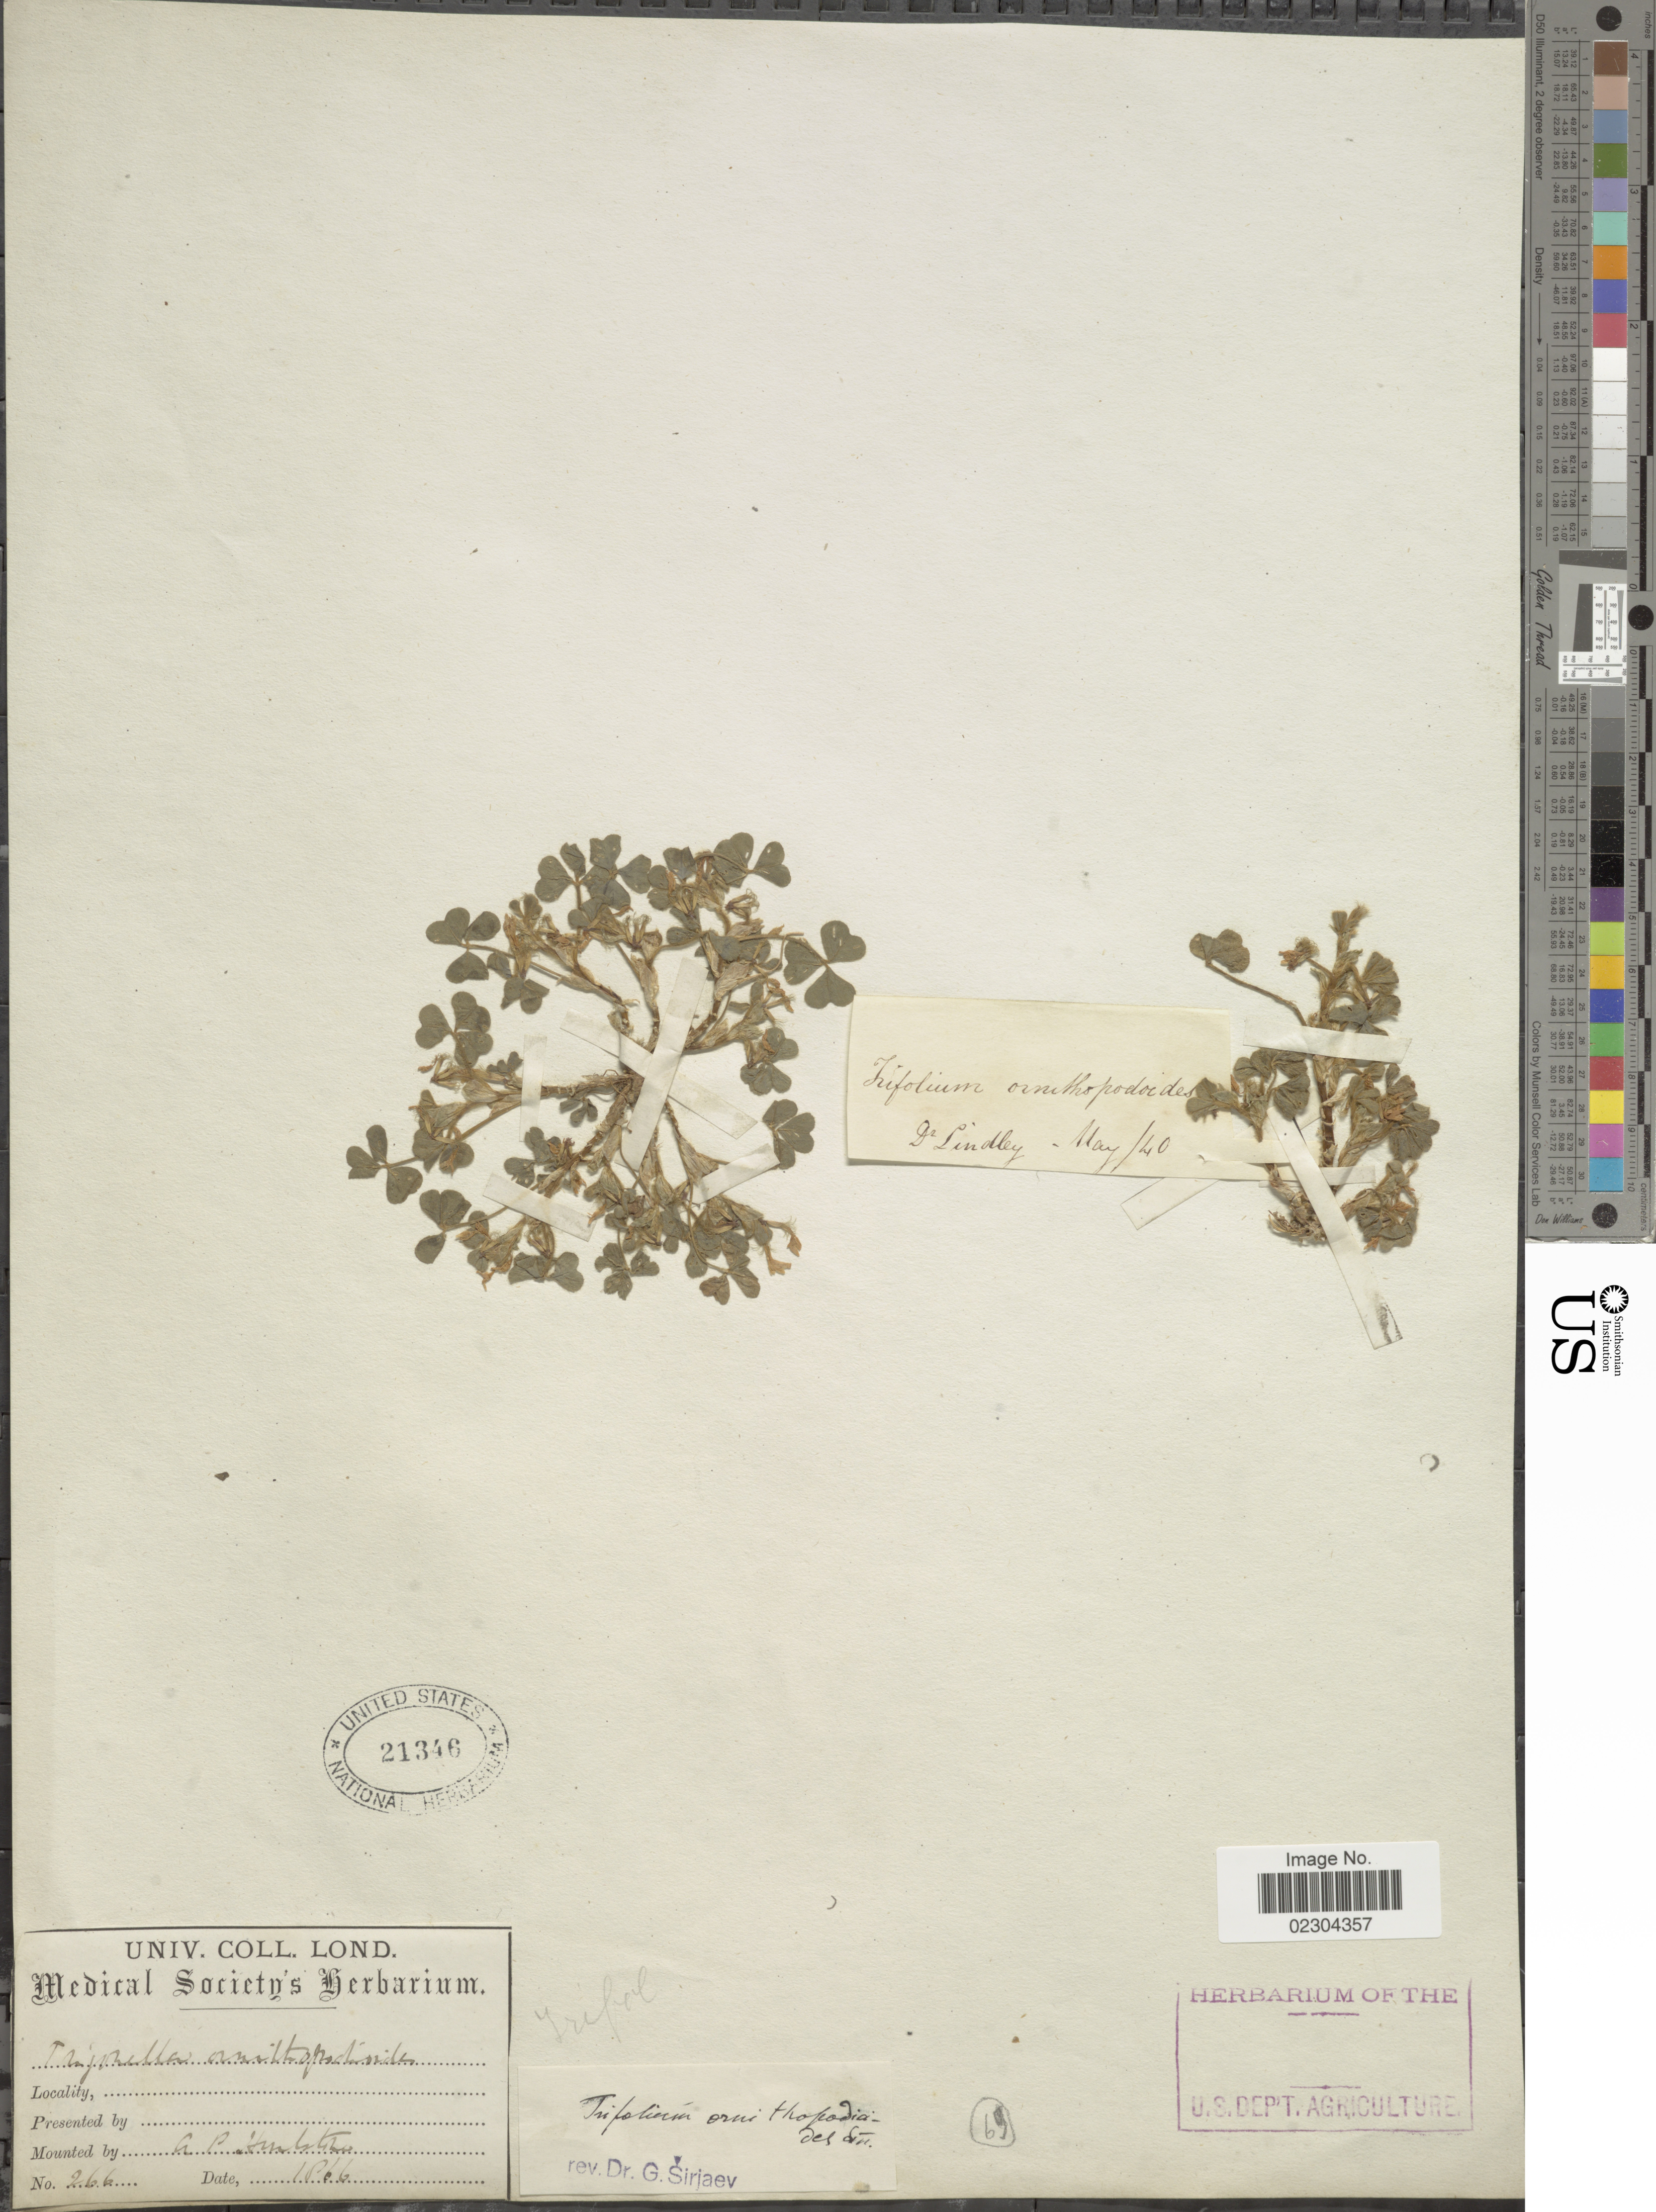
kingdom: Plantae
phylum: Tracheophyta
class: Magnoliopsida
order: Fabales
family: Fabaceae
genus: Trifolium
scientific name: Trifolium ornithopodioides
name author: (L.) Sm.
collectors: Lindley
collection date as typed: Transcribed d/m/y: /5/40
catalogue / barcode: US 21346